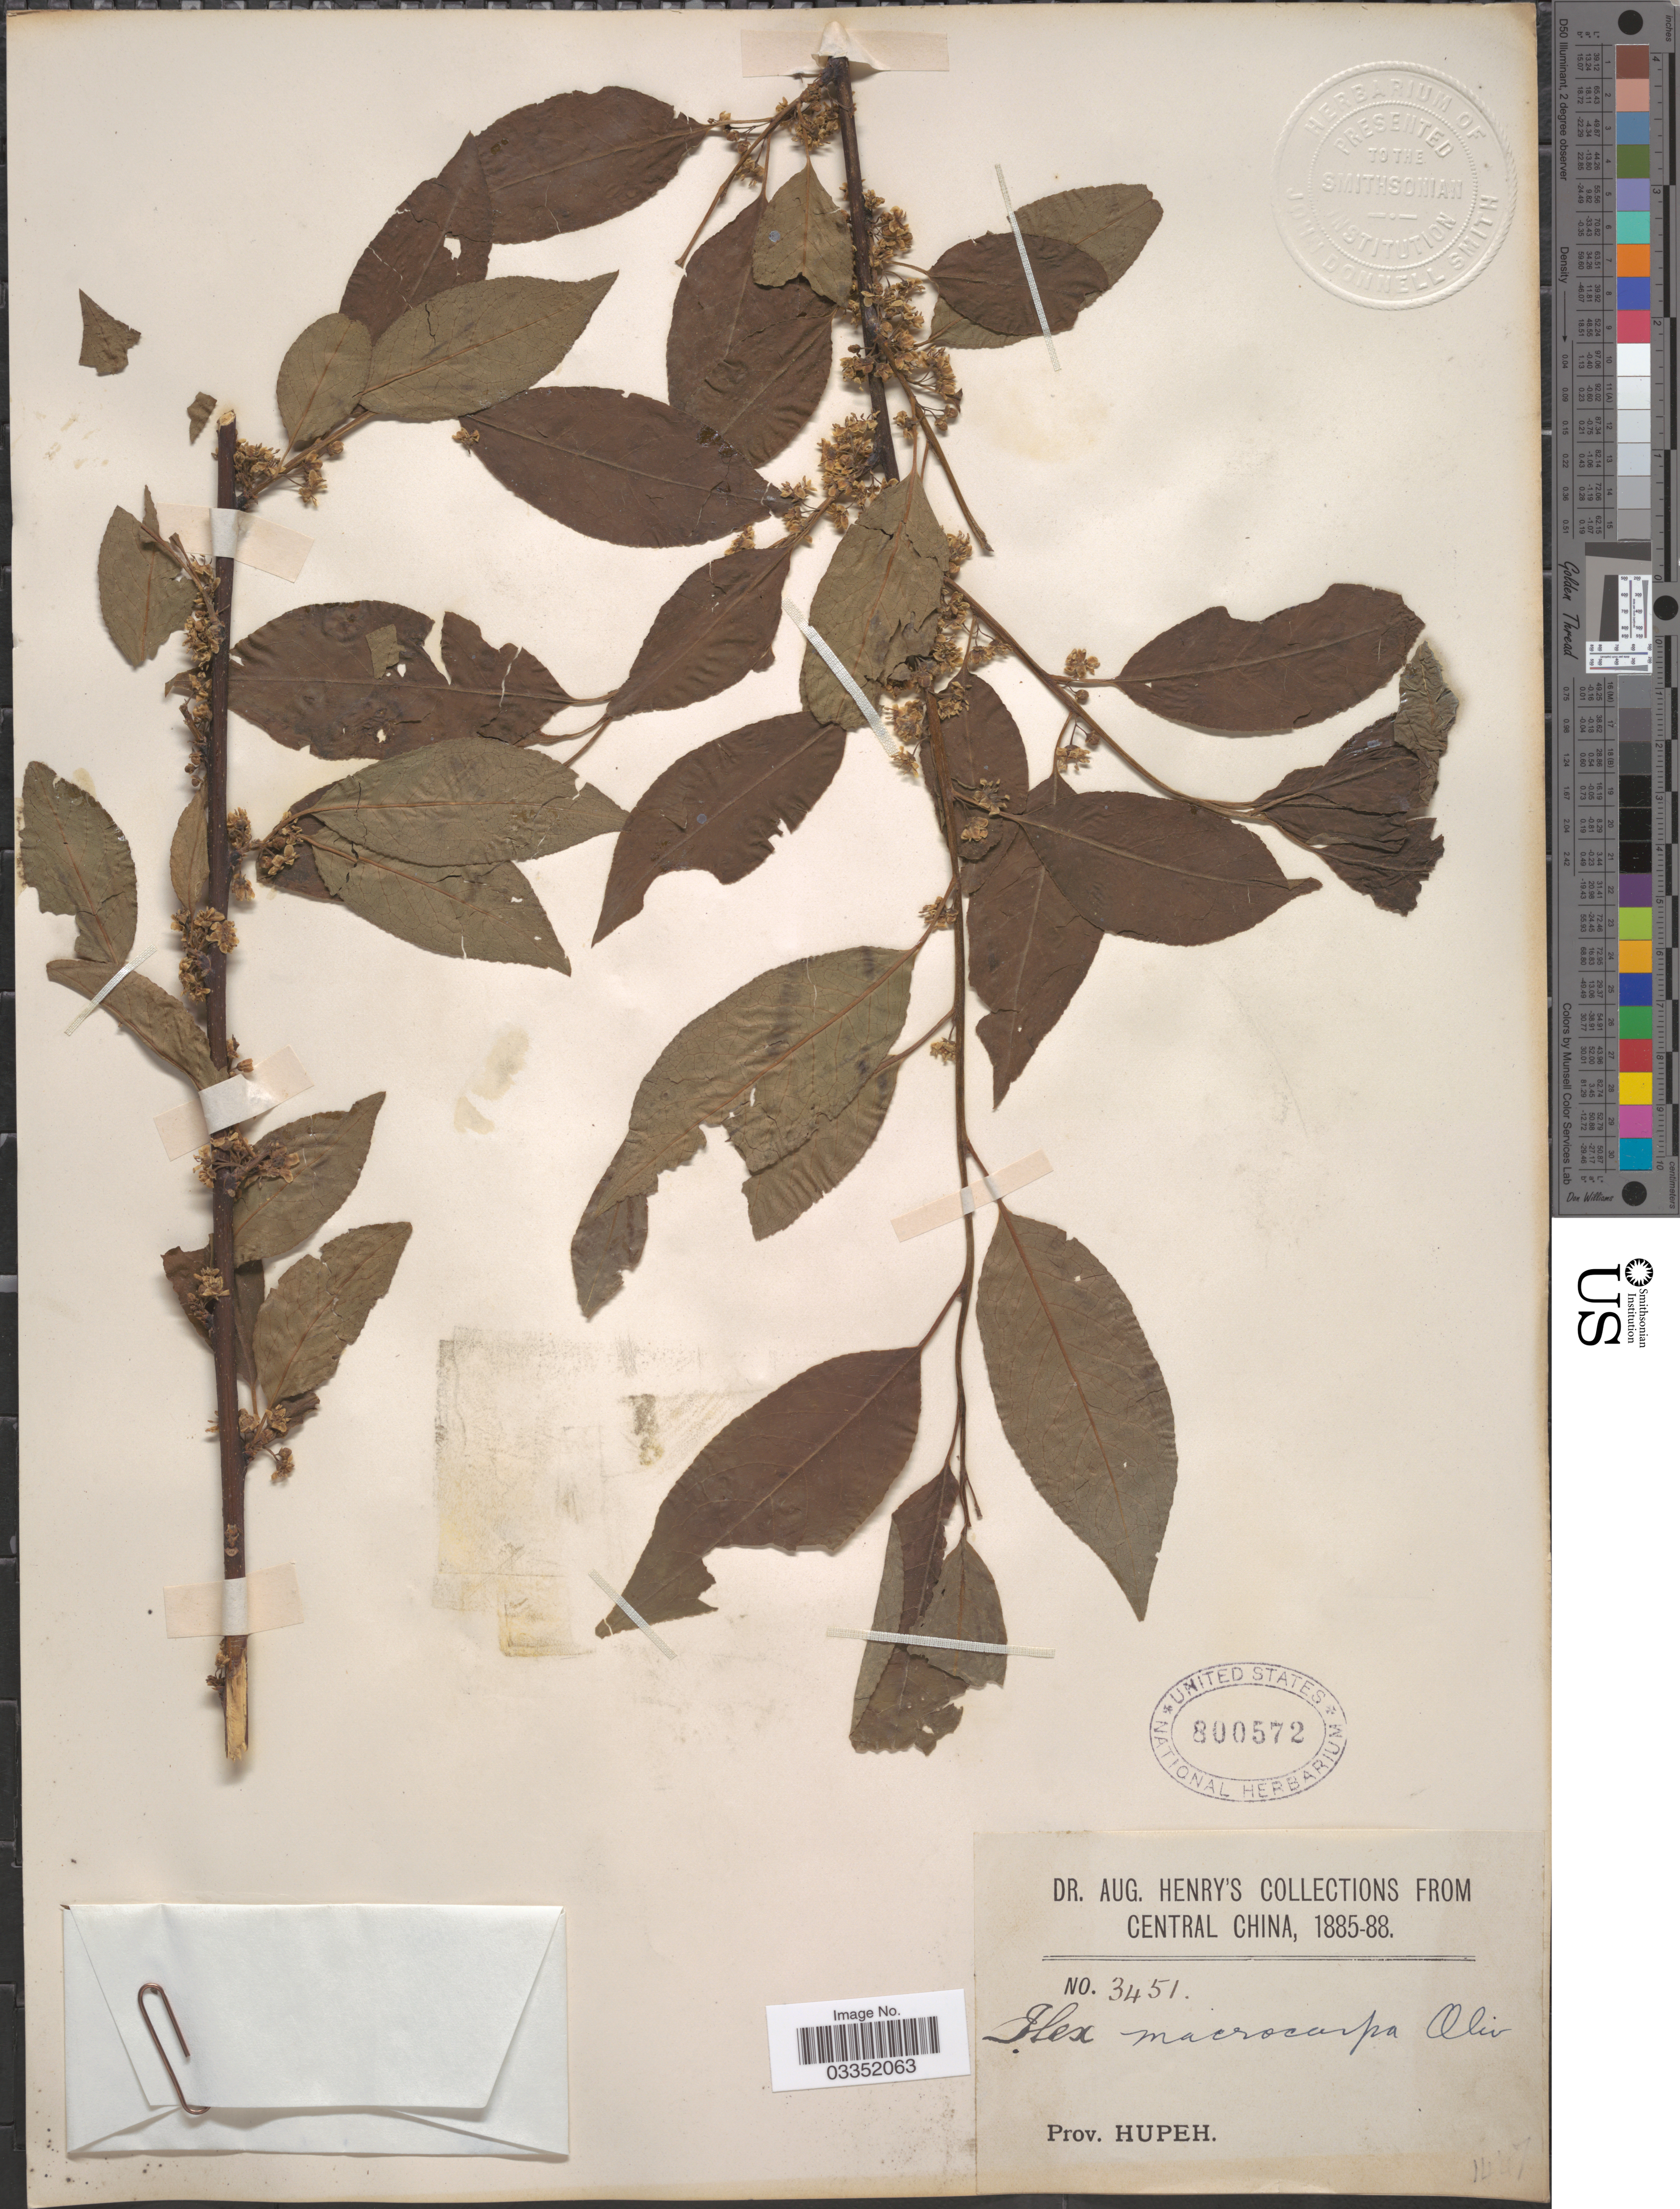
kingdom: Plantae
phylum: Tracheophyta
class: Magnoliopsida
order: Aquifoliales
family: Aquifoliaceae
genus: Ilex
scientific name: Ilex macrocarpa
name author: Oliv.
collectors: A. Henry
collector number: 3451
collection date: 1885/1888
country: China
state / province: Hubei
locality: Central China. Hupeh.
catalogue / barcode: US 800572